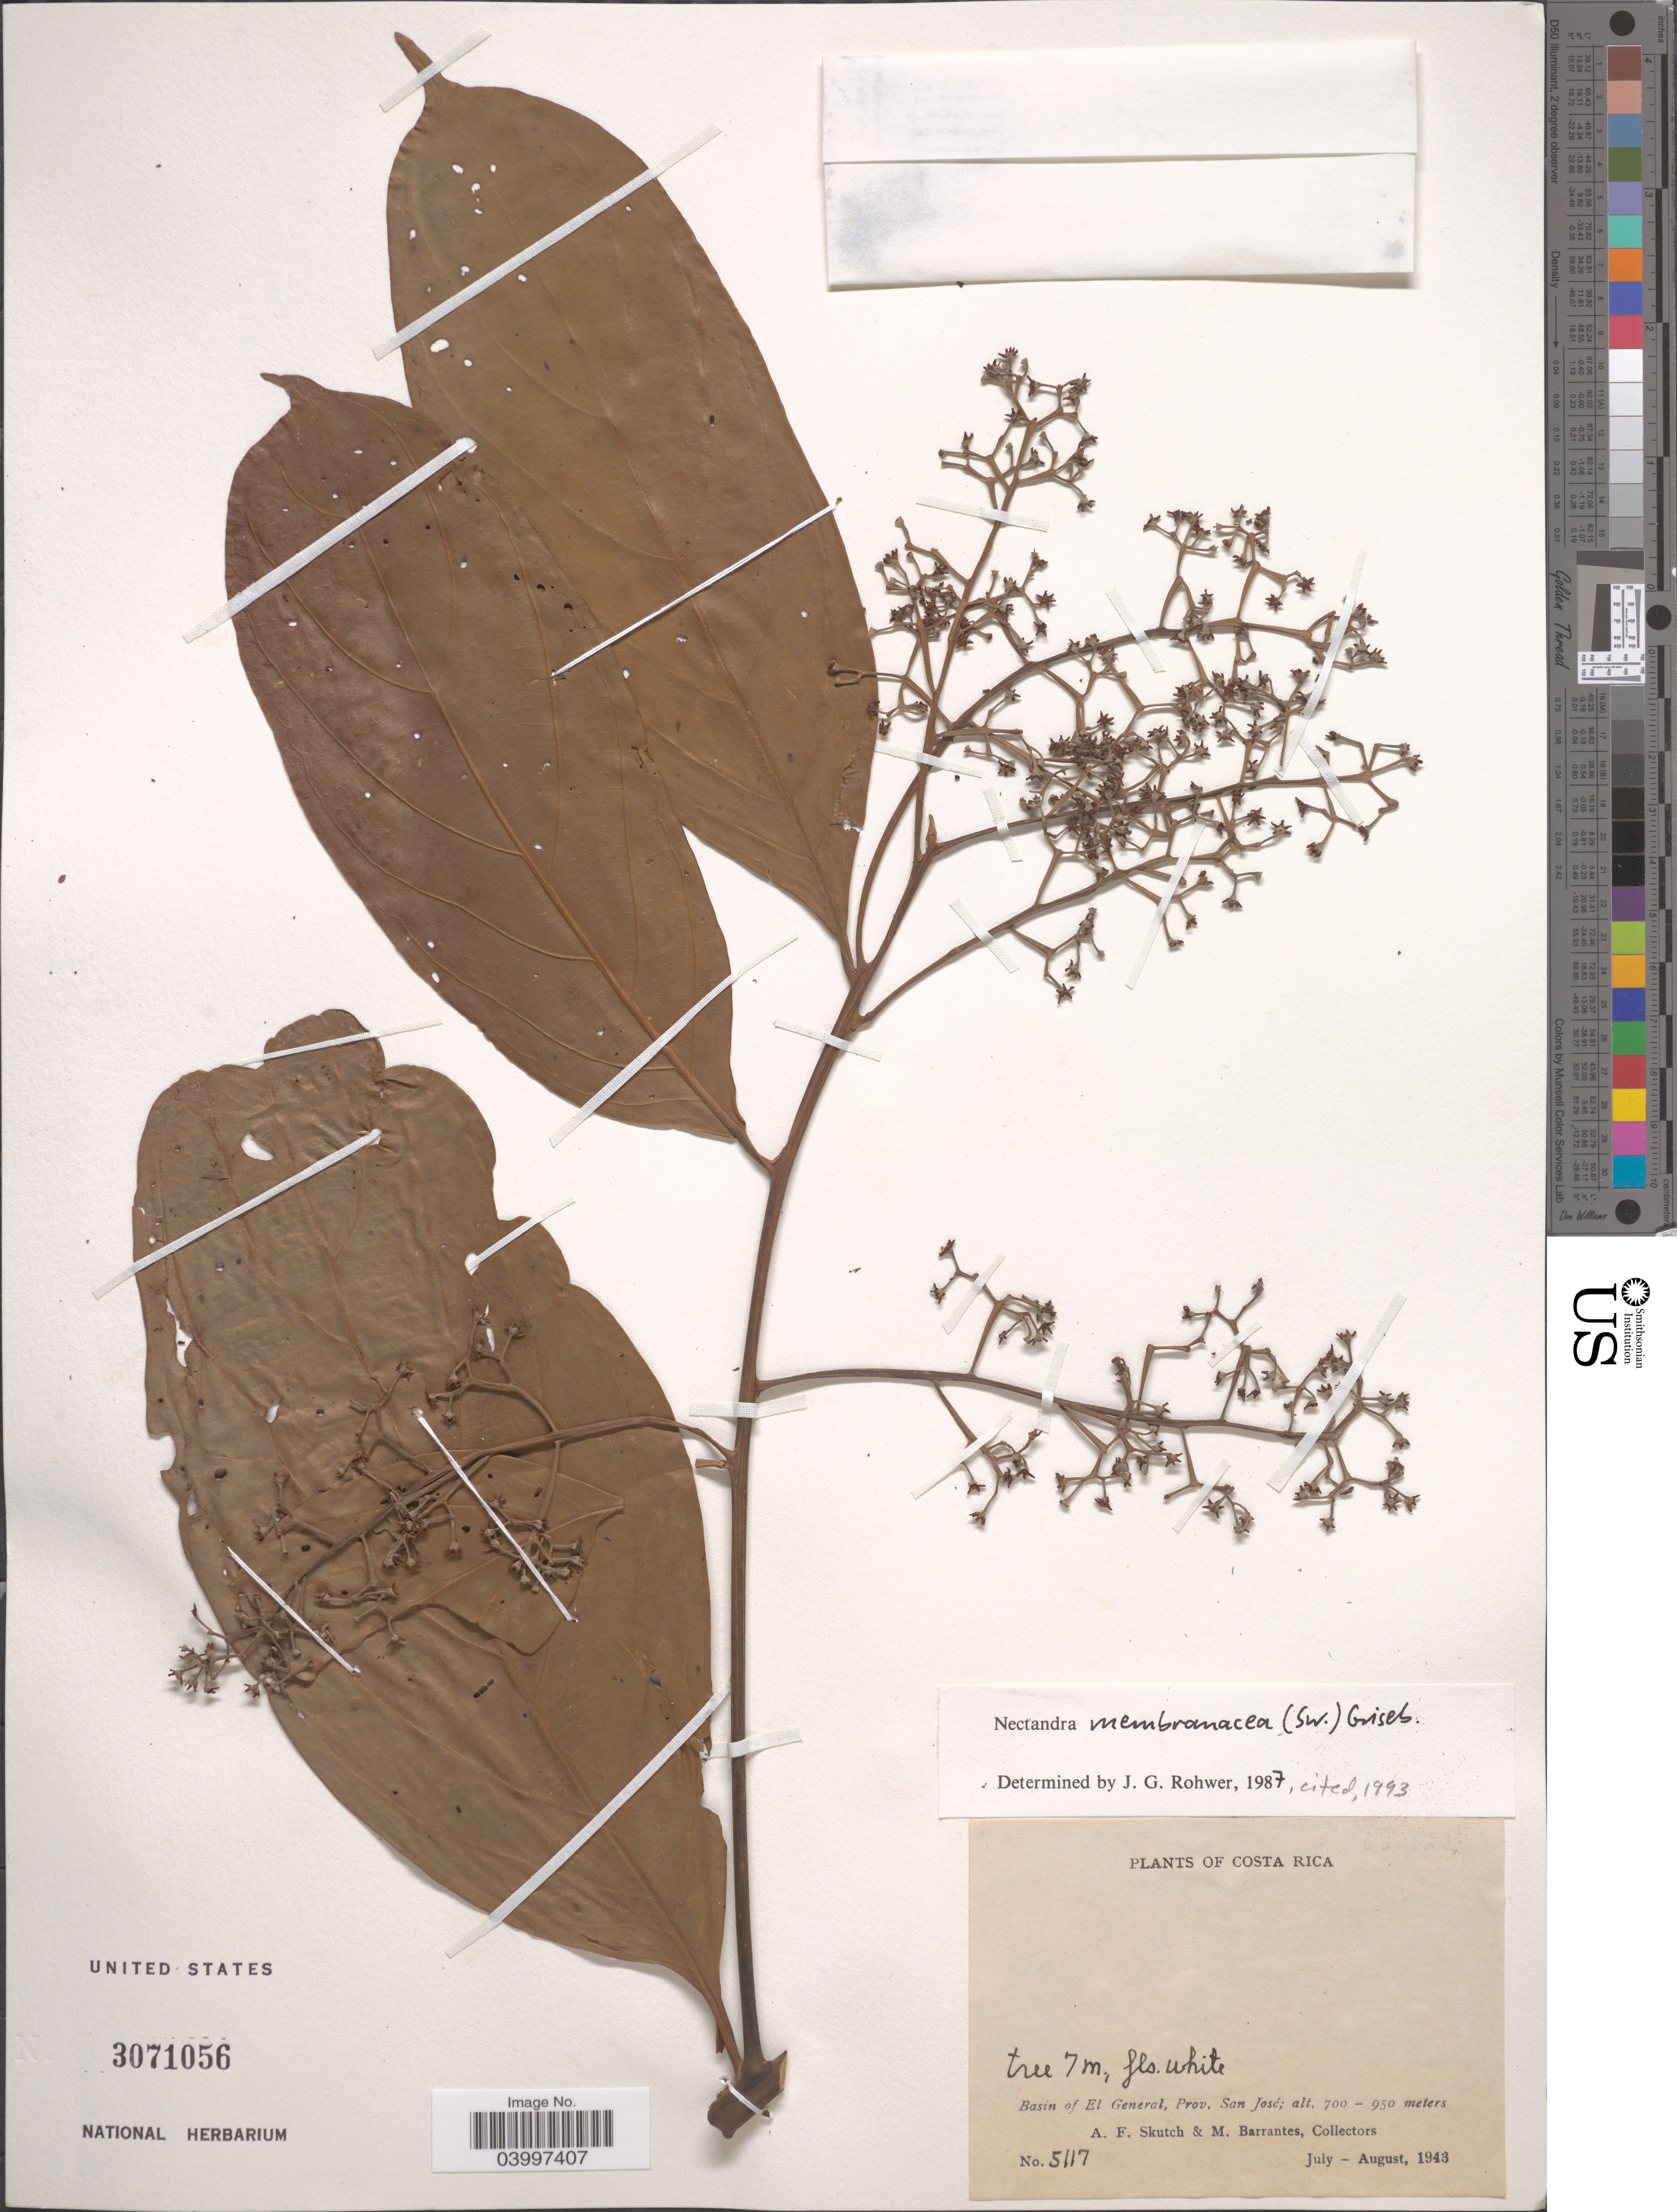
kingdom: Plantae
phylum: Tracheophyta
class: Magnoliopsida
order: Laurales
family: Lauraceae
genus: Nectandra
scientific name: Nectandra membranacea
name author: (Sw.) Griseb.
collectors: A. F. Skutch & M. Barrantes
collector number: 5117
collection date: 1943-07/1943-08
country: Costa Rica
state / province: San José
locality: Basin of El General.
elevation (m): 700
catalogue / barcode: US 3071056